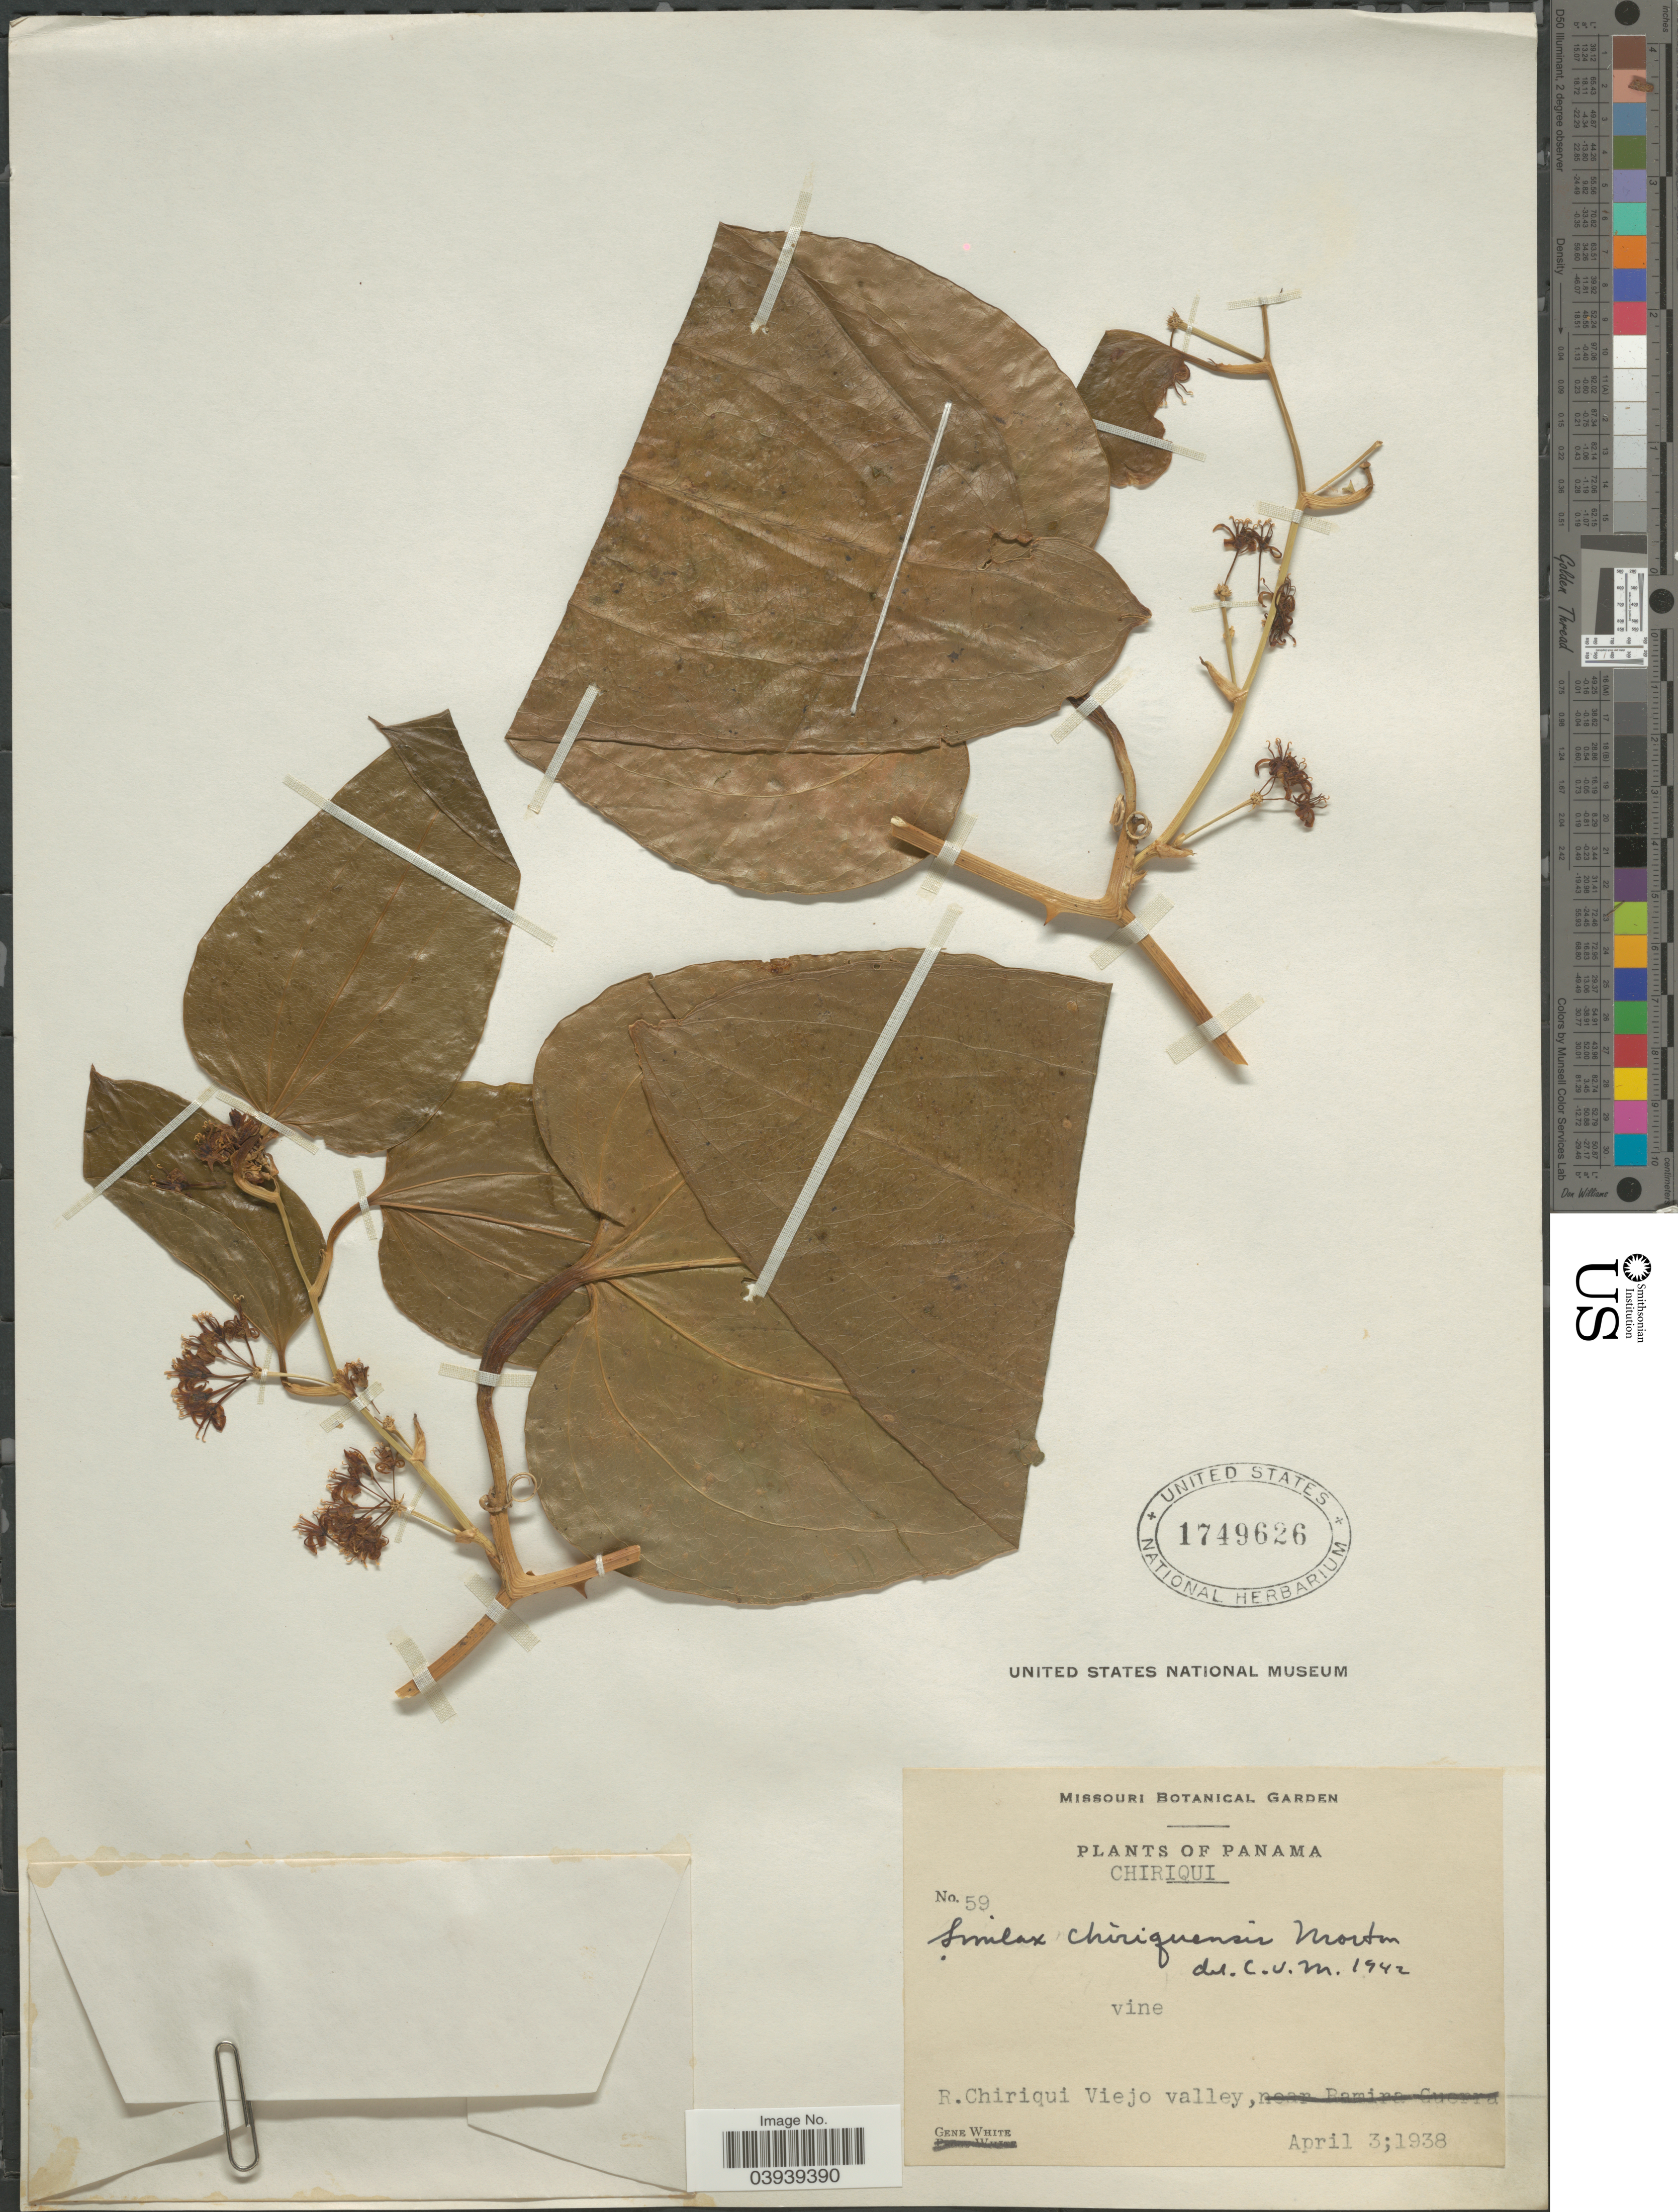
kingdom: Plantae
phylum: Tracheophyta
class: Liliopsida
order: Liliales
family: Smilacaceae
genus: Smilax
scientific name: Smilax chiriquensis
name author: C.V. Morton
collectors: G. White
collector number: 59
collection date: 1938-04-03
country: Panama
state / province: Chiriqui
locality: R. Chiriqui Viejo valley.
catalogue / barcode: US 1749626